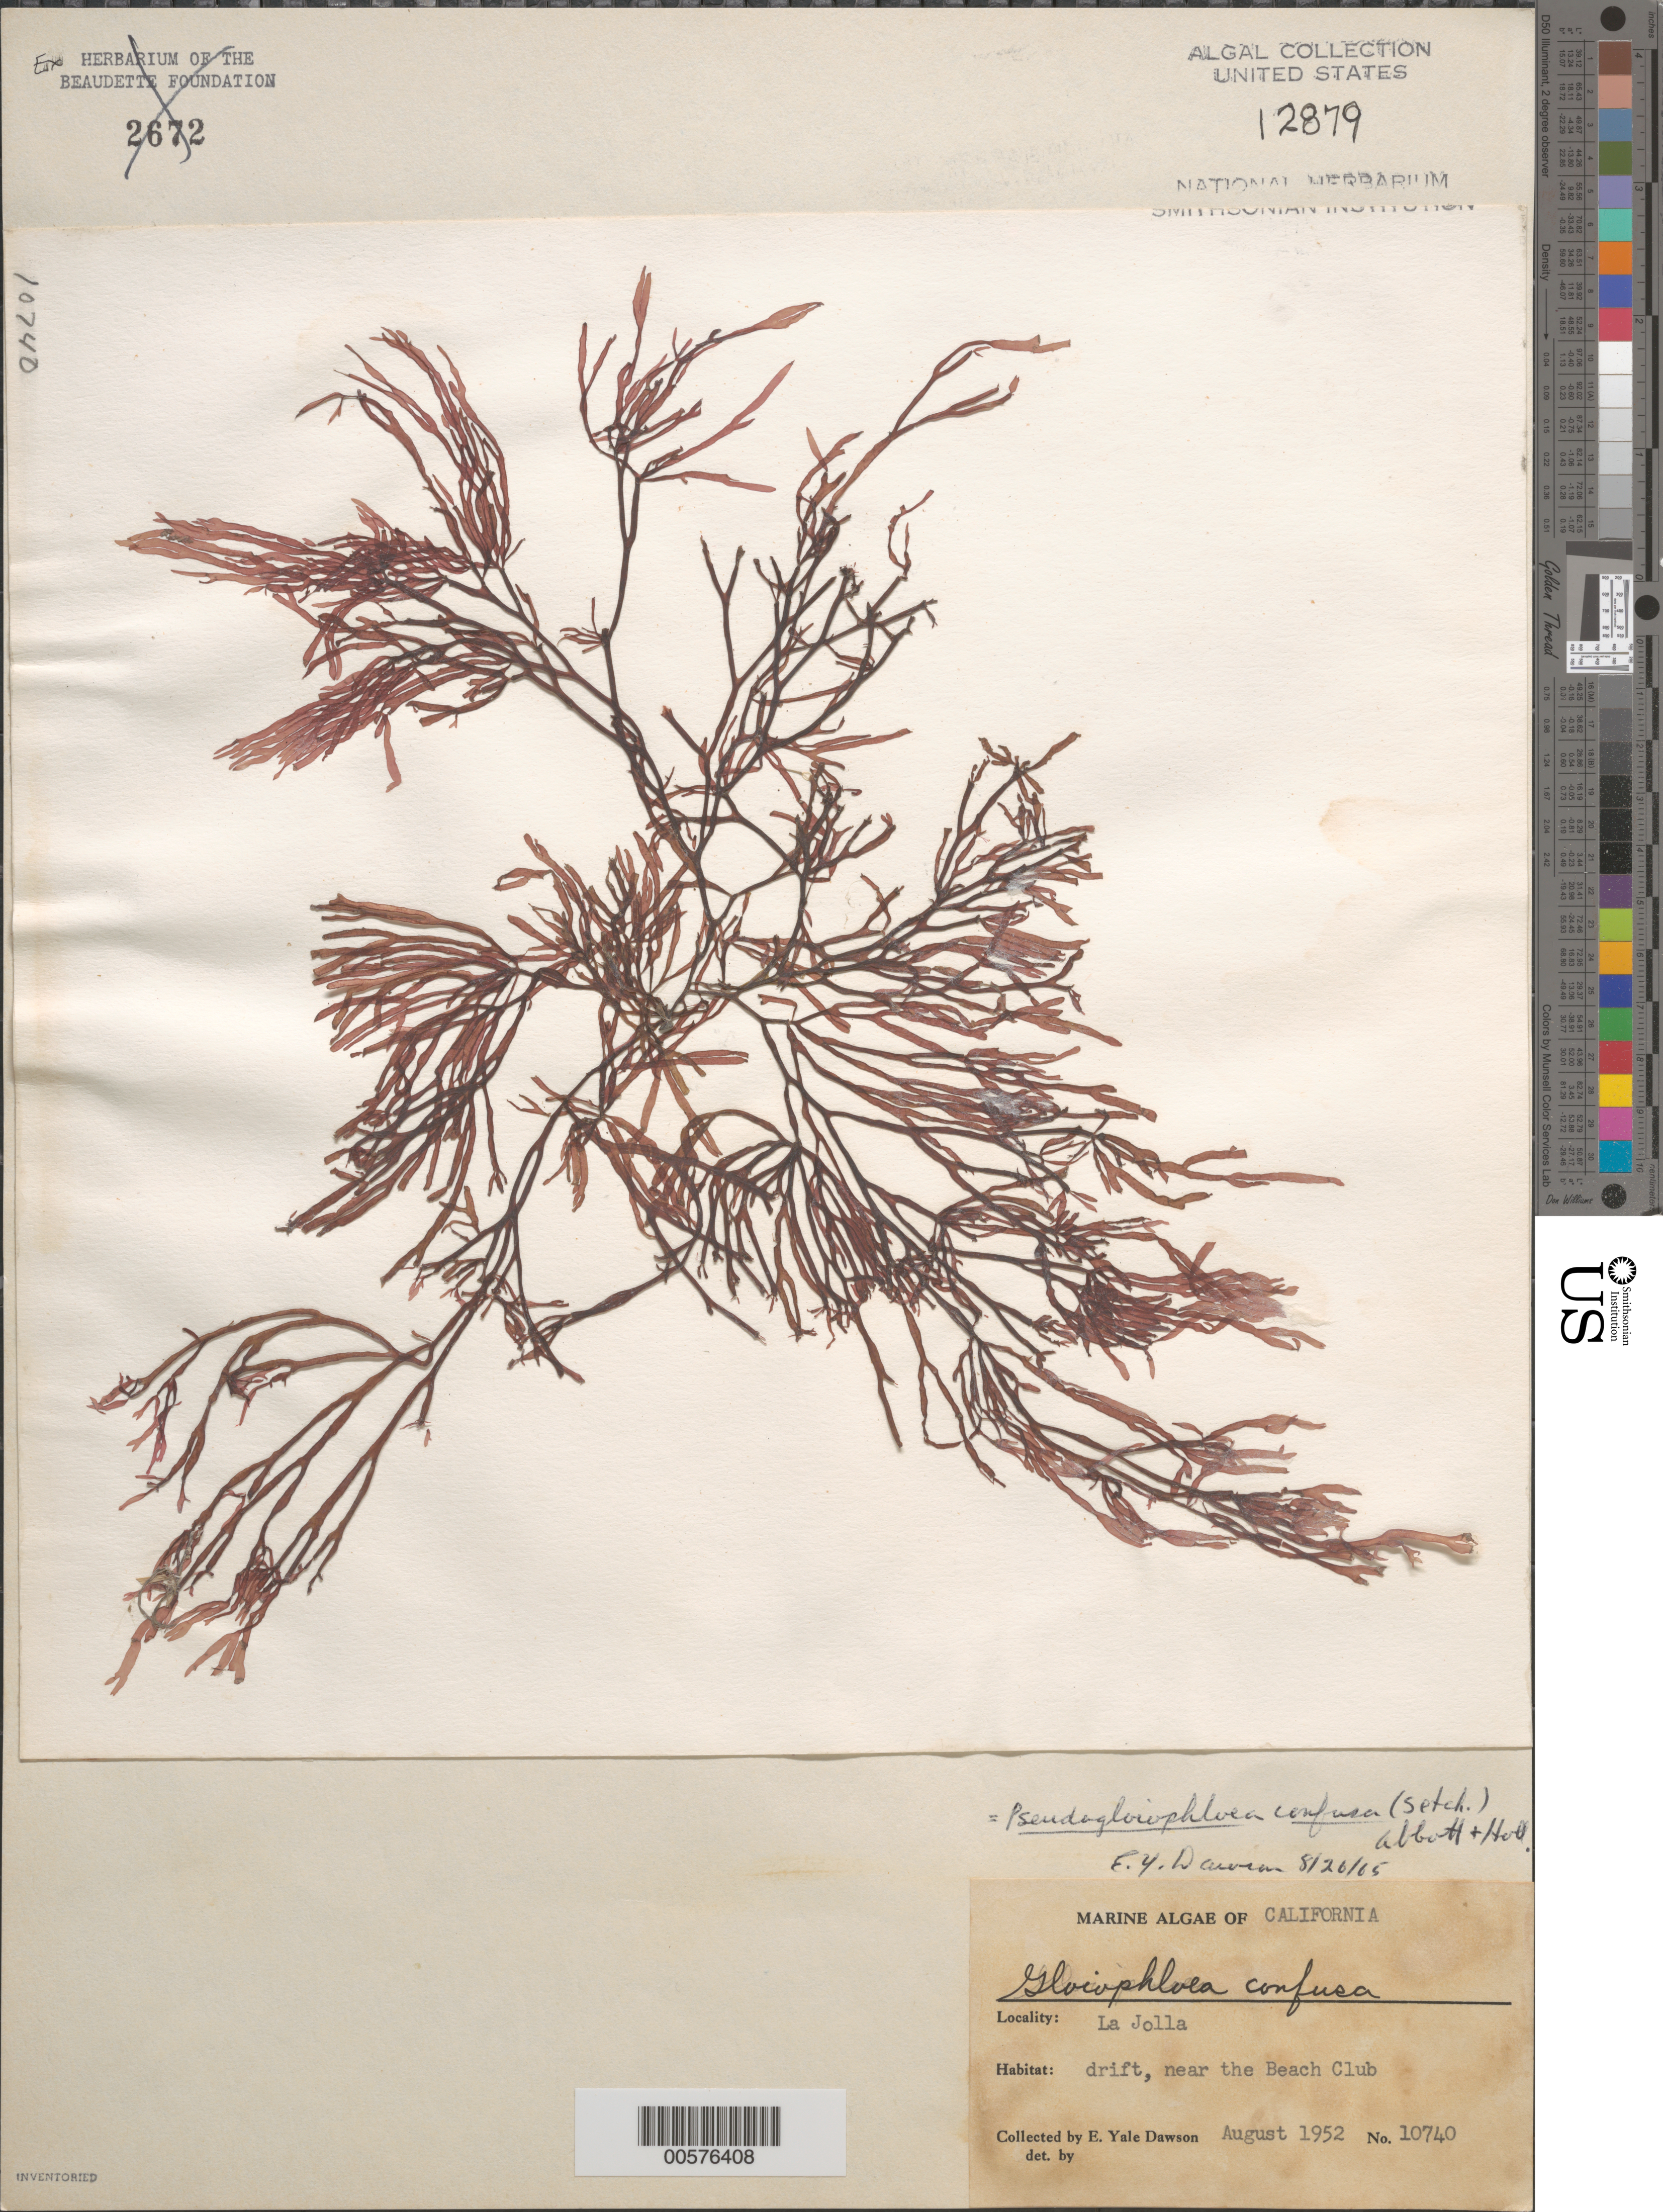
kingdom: Plantae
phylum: Rhodophyta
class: Florideophyceae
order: Nemaliales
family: Scinaiaceae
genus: Scinaia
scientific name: Scinaia confusa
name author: (Setch.) Huisman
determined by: Algae name updating Project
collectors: E. Y. Dawson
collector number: EYD 10740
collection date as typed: Aug 1952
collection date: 1952-08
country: United States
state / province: California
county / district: San Diego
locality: La Jolla, near beach club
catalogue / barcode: US 12879